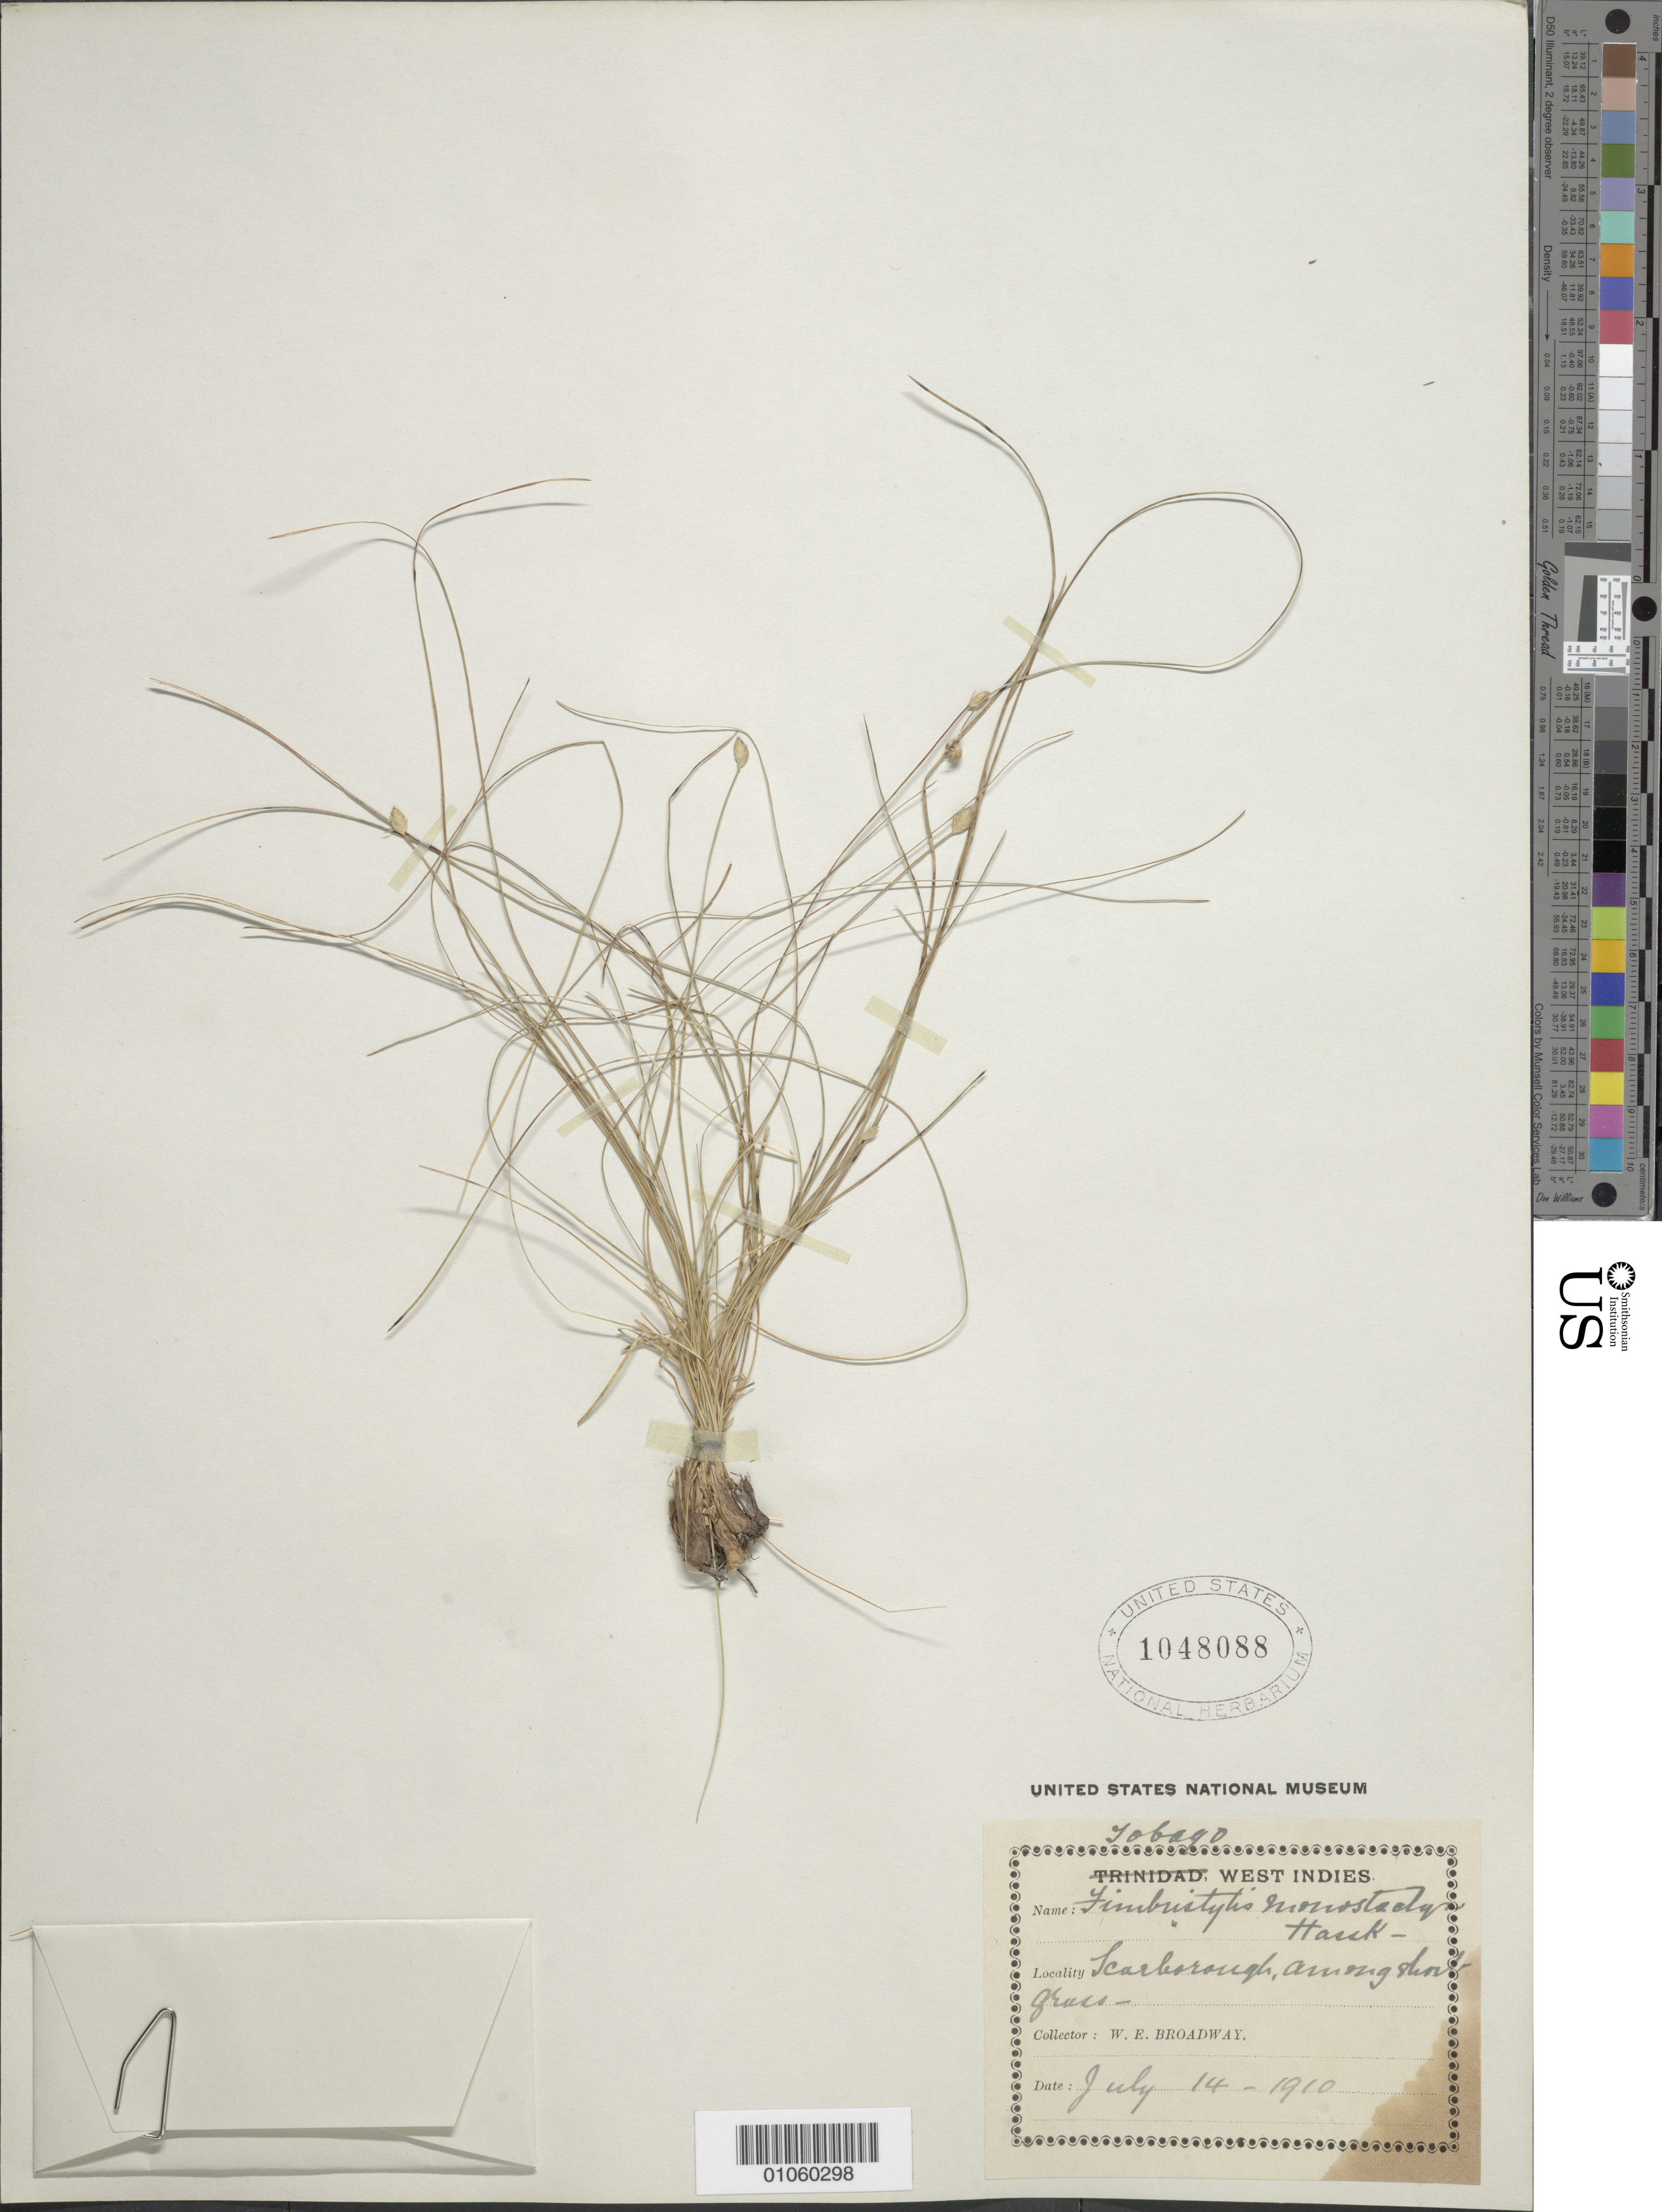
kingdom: Plantae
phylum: Tracheophyta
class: Liliopsida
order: Poales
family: Cyperaceae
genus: Abildgaardia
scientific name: Abildgaardia ovata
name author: (Burm. f.) Kral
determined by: Strong, Mark T., (BOT), Smithsonian Institution - National Museum of Natural History (UNITED STATES)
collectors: W. E. Broadway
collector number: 4634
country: Trinidad and Tobago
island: Tobago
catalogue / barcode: US 1048088